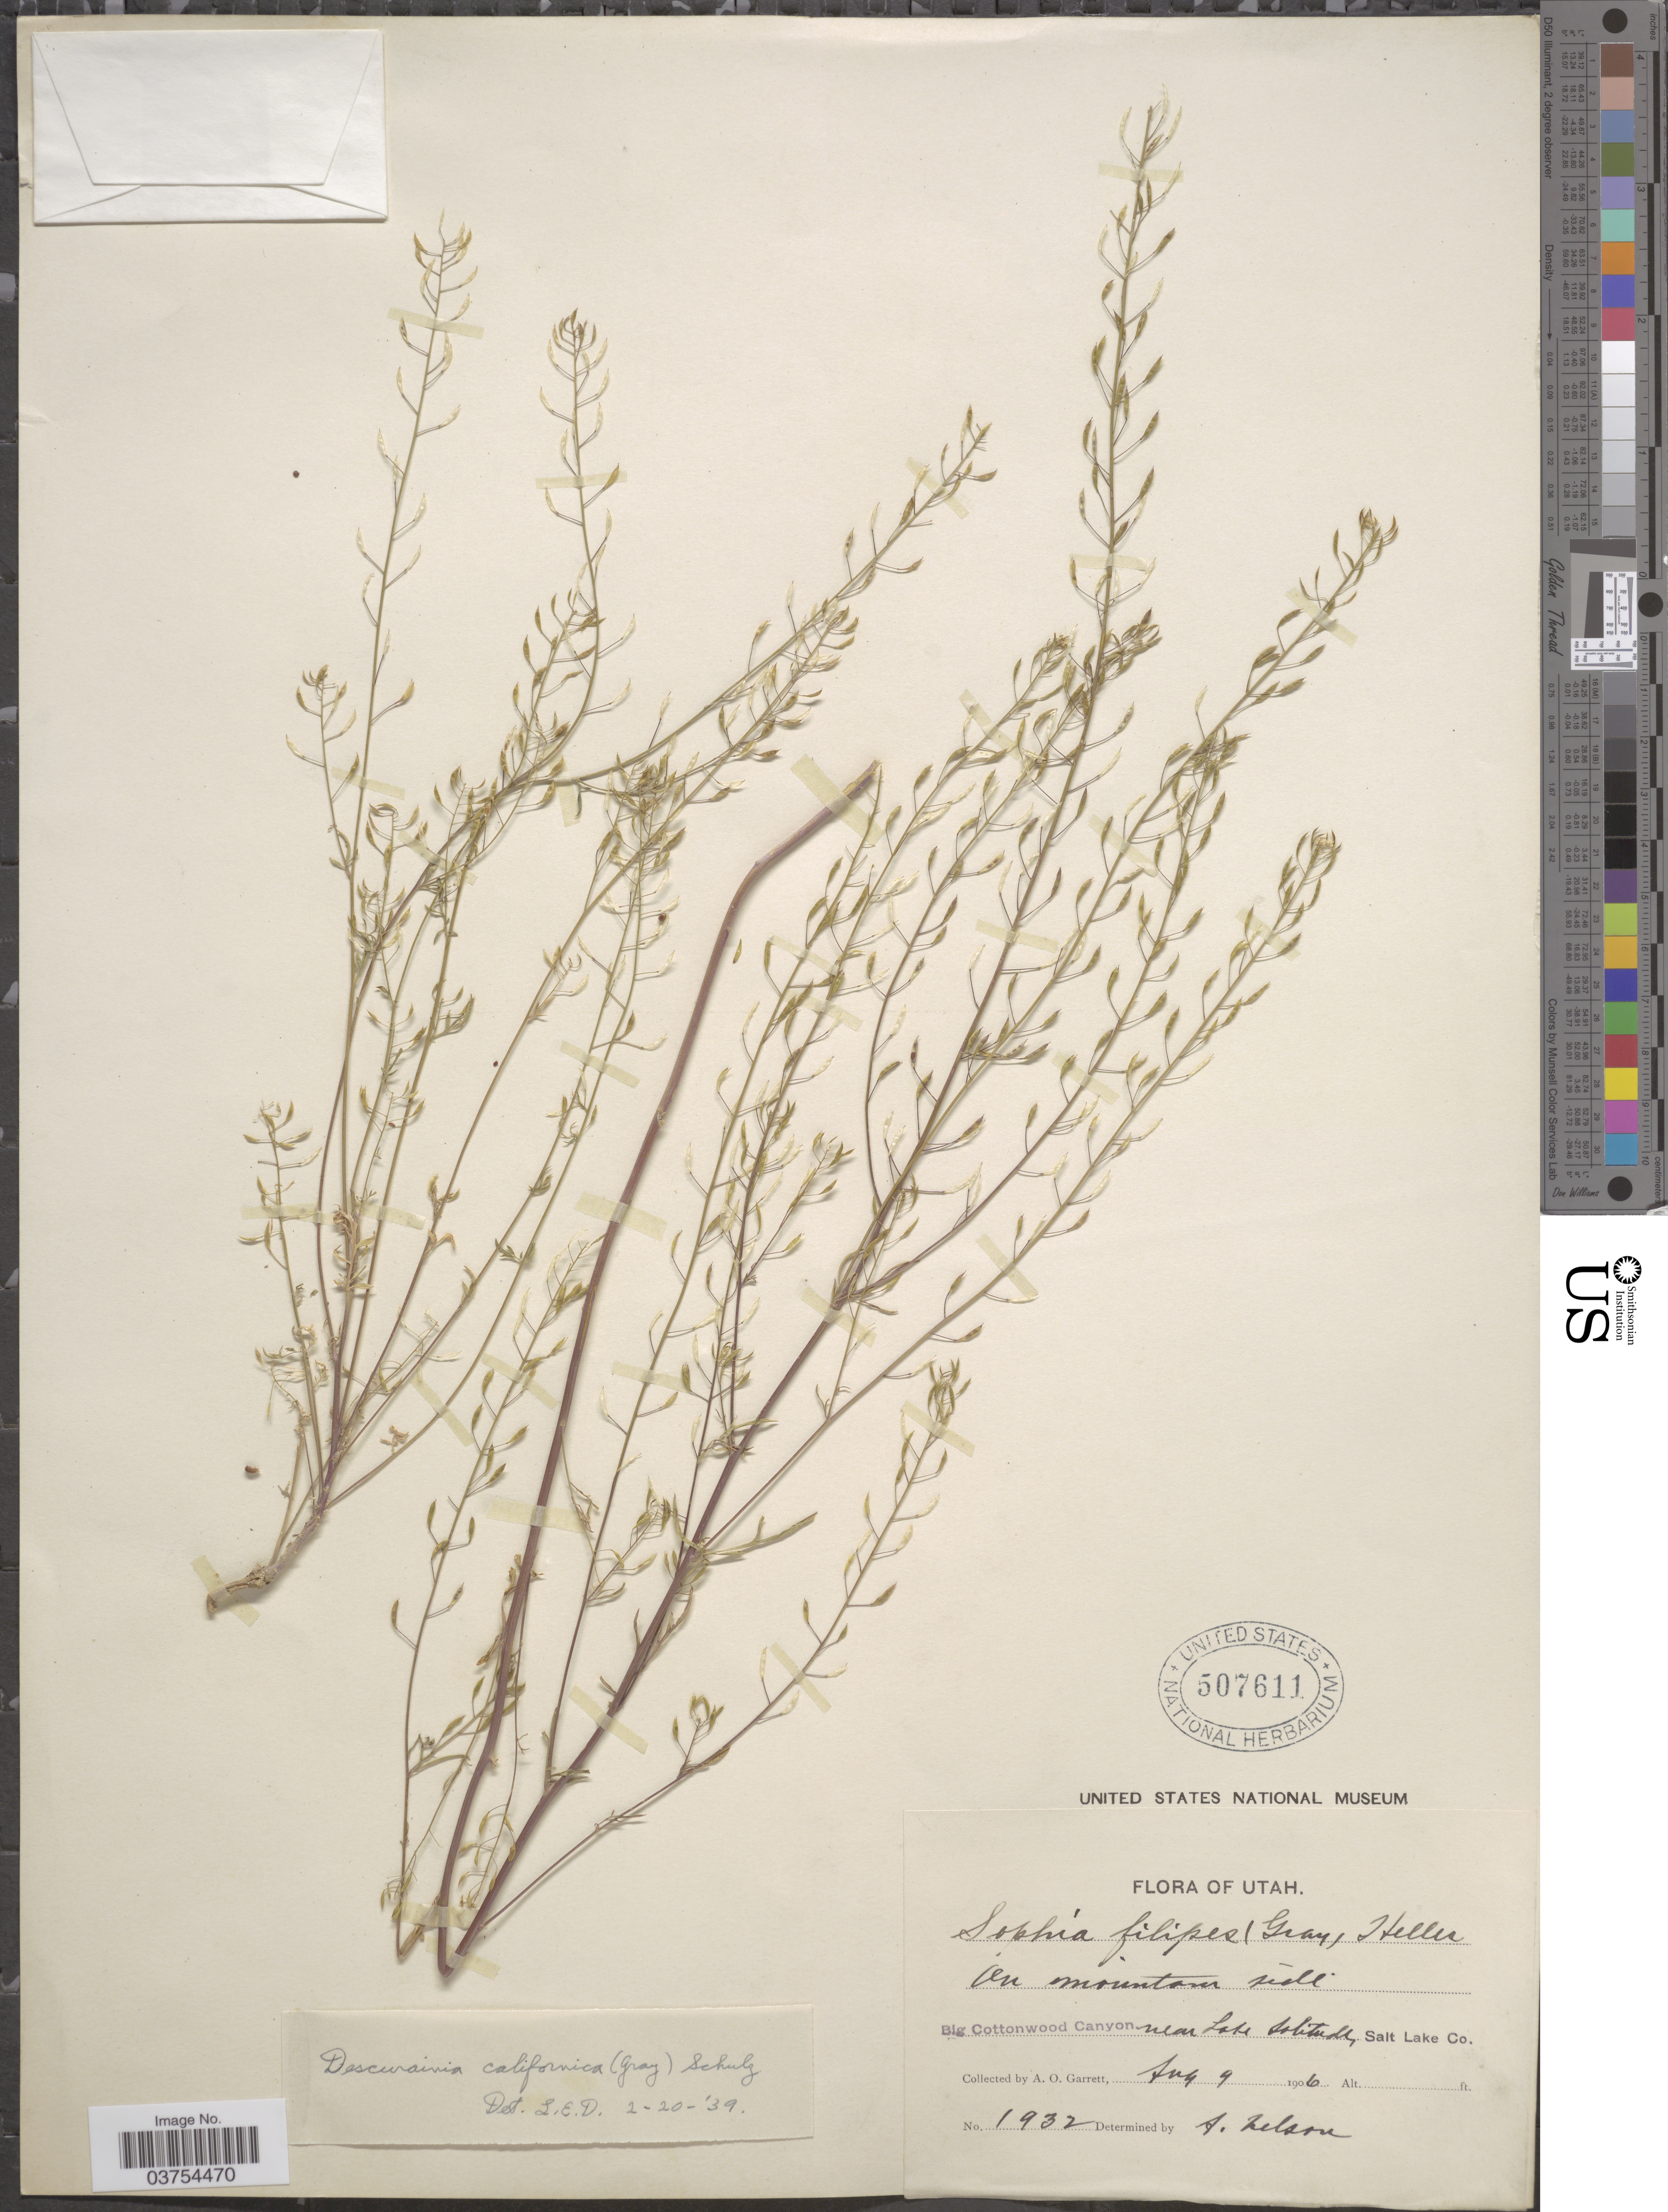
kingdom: Plantae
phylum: Tracheophyta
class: Magnoliopsida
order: Brassicales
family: Brassicaceae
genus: Descurainia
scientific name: Descurainia californica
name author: (A. Gray) O.E. Schulz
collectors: A. O. Garrett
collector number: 1932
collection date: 1906-08-09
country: United States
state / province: Utah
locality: On mountain side. Big Cottonwood Canyon near Lake Solitude. Salt Lake Co.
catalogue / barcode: US 507611